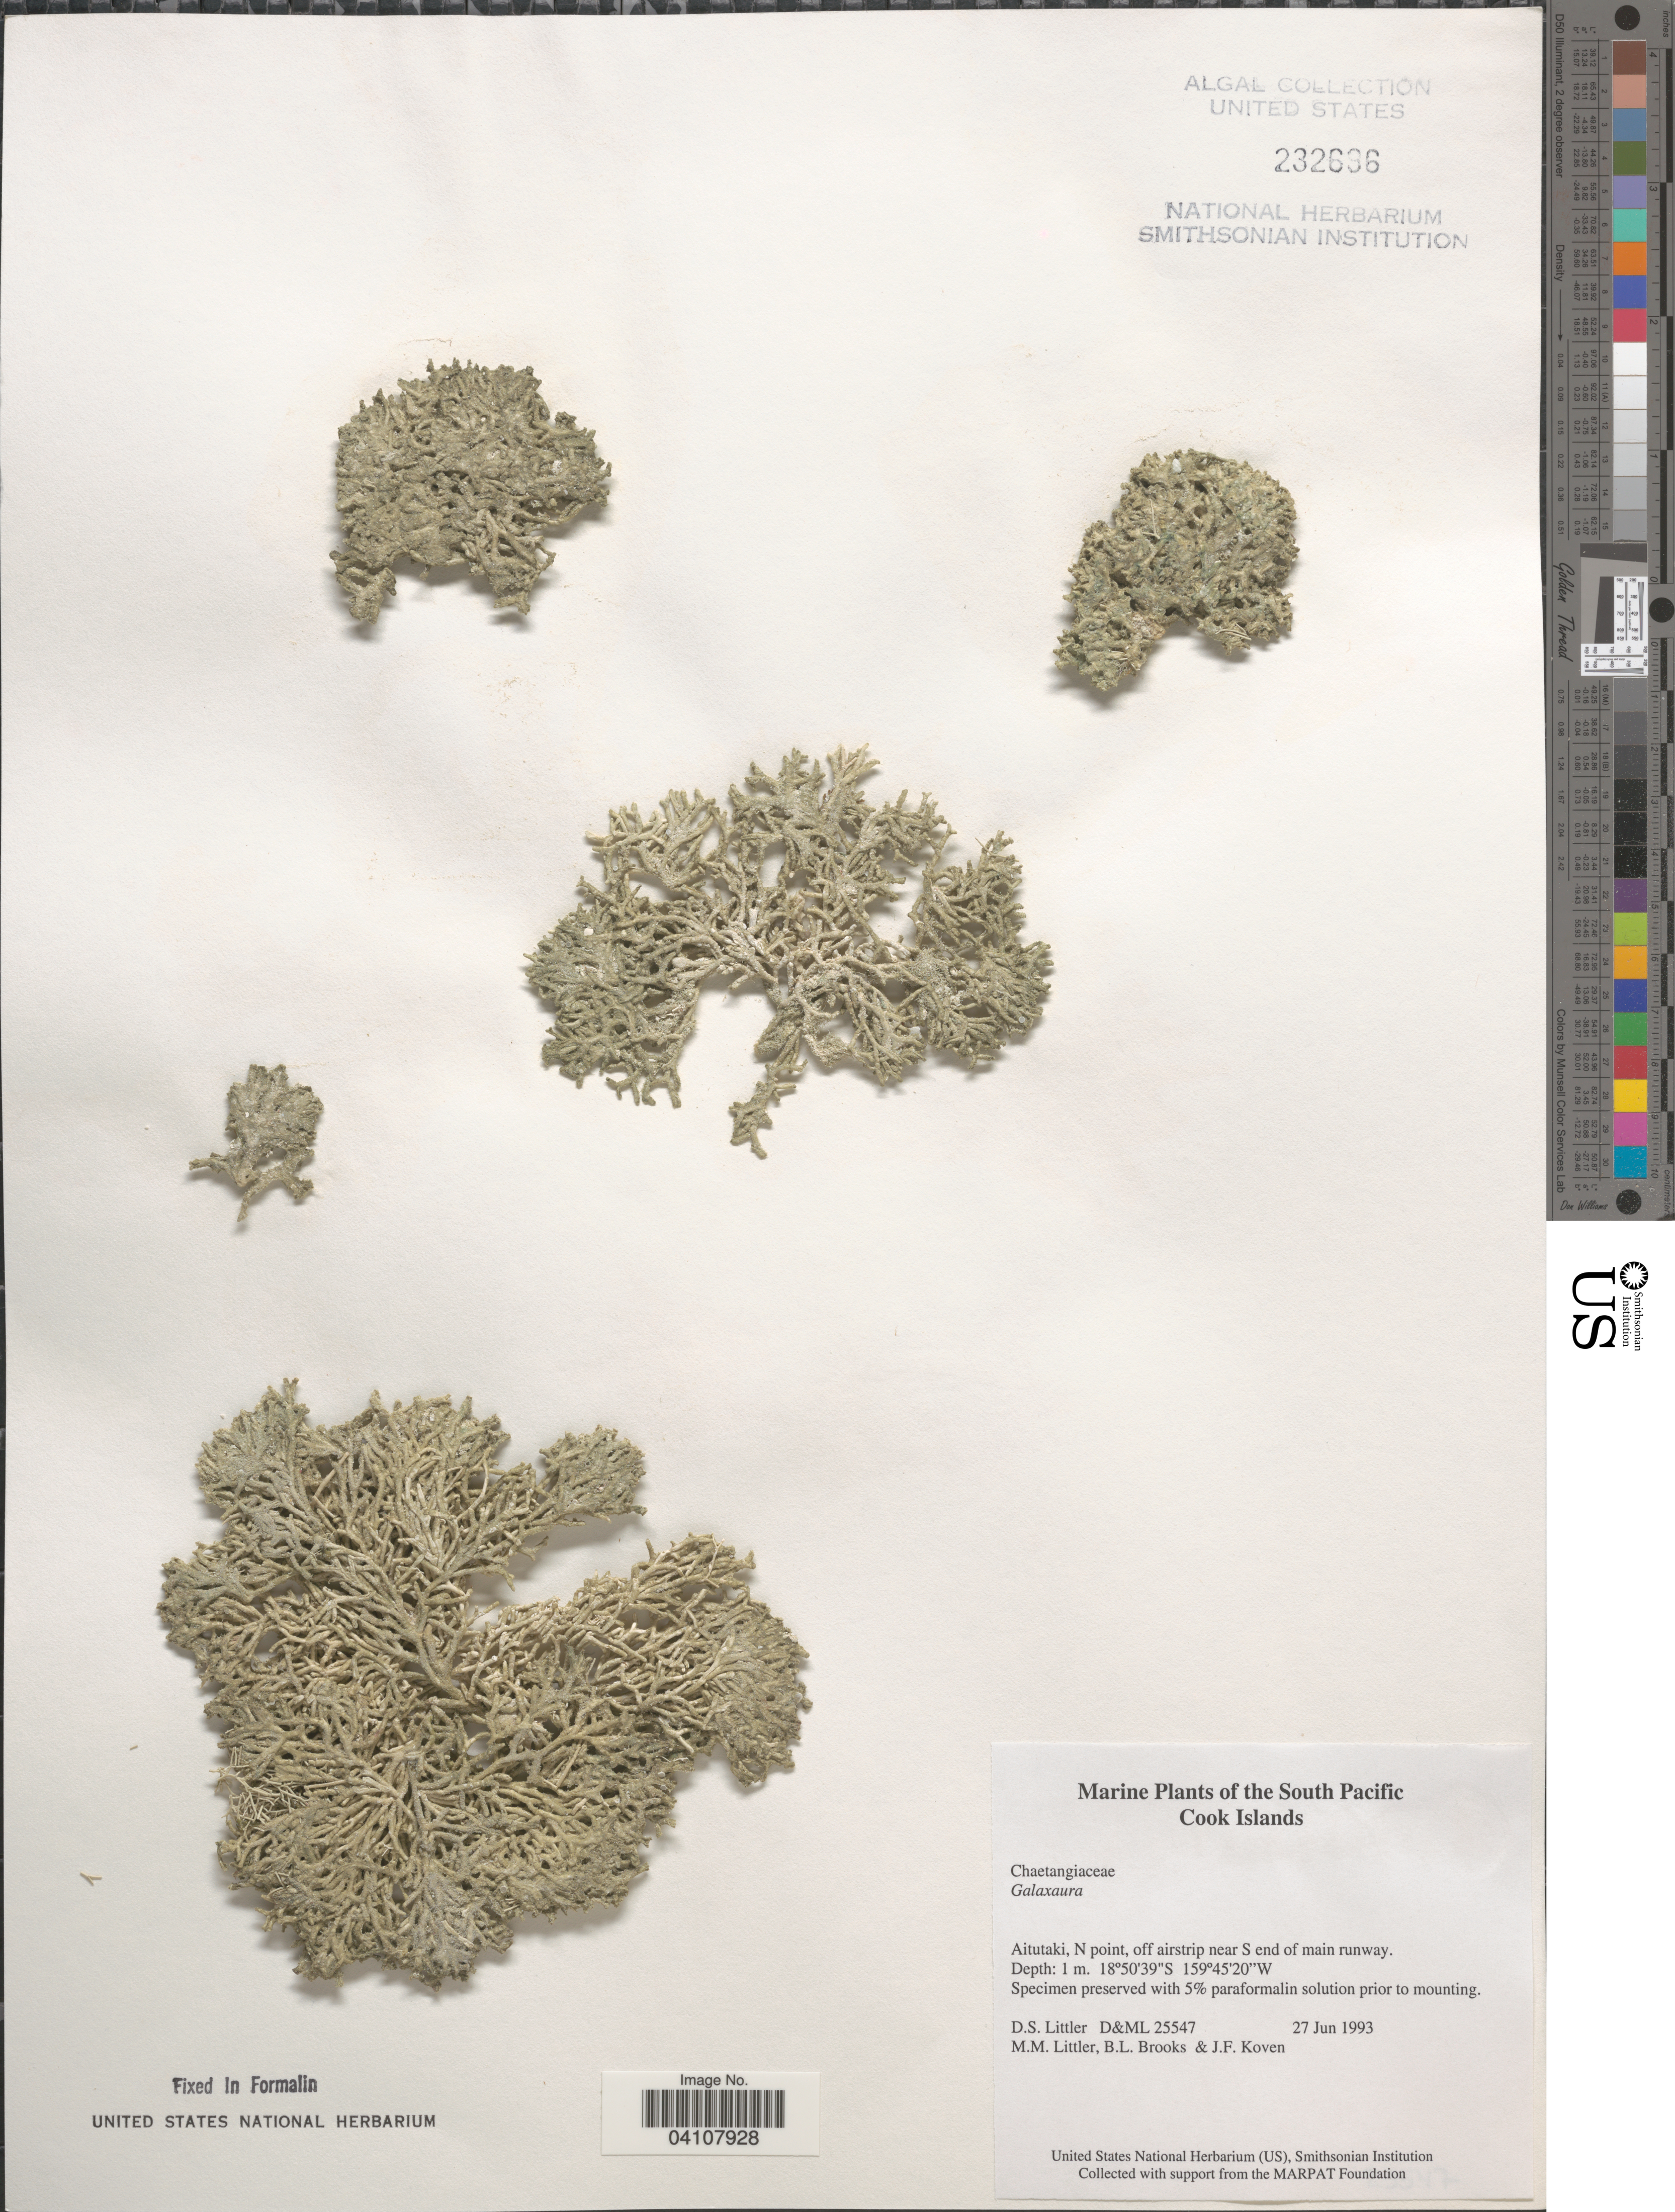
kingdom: Plantae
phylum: Rhodophyta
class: Florideophyceae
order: Nemaliales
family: Galaxauraceae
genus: Galaxaura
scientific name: Galaxaura sp.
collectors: D. S. Littler, B. Brooks & J. Koven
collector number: D&ML25547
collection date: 1993-06-27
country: Cook Islands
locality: The South Pacific. Aitutaki, N point, off airstrip near S end of main runway.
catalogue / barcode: US 232696